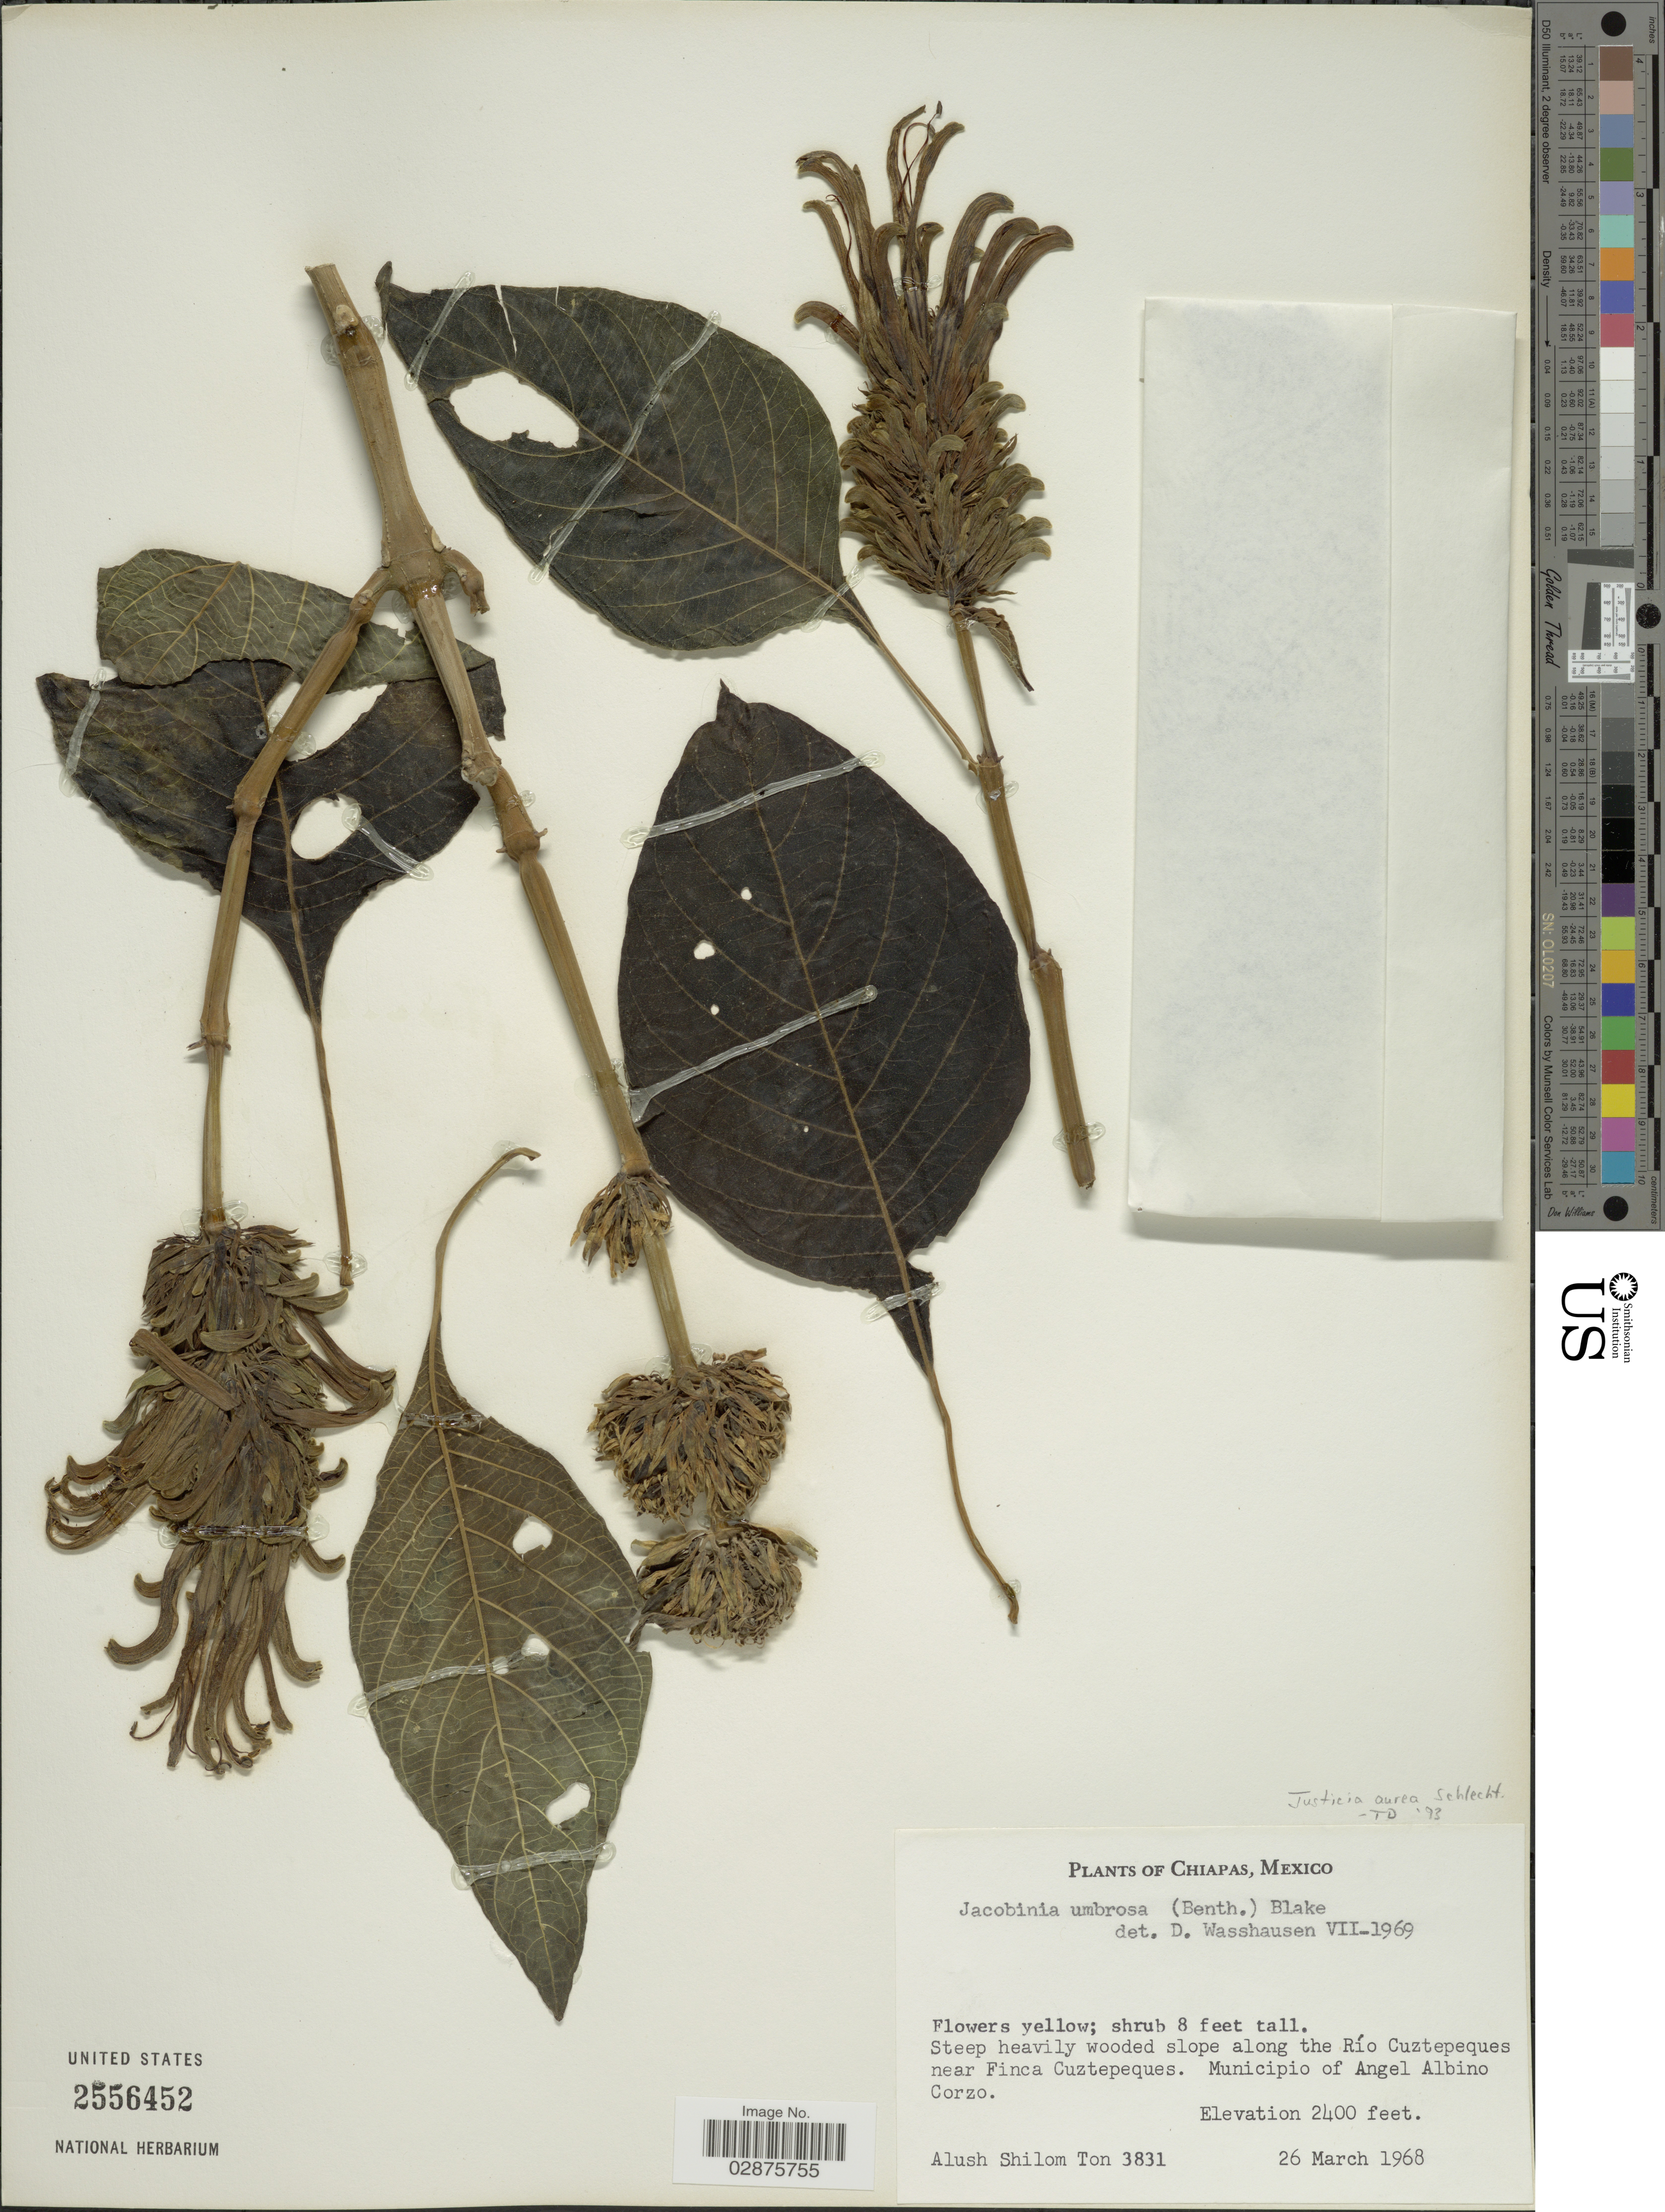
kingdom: Plantae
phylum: Tracheophyta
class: Magnoliopsida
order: Lamiales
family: Acanthaceae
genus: Justicia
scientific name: Justicia aurea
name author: Schltdl.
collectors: A. M. Ton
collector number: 3831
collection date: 1968-03-26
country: Mexico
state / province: Chiapas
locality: Steep heavily wooded slope along the Río Cuztepeques near Finca Cuztepeques, Municipio of Angel Albino Corzo.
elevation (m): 732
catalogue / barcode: US 2556452